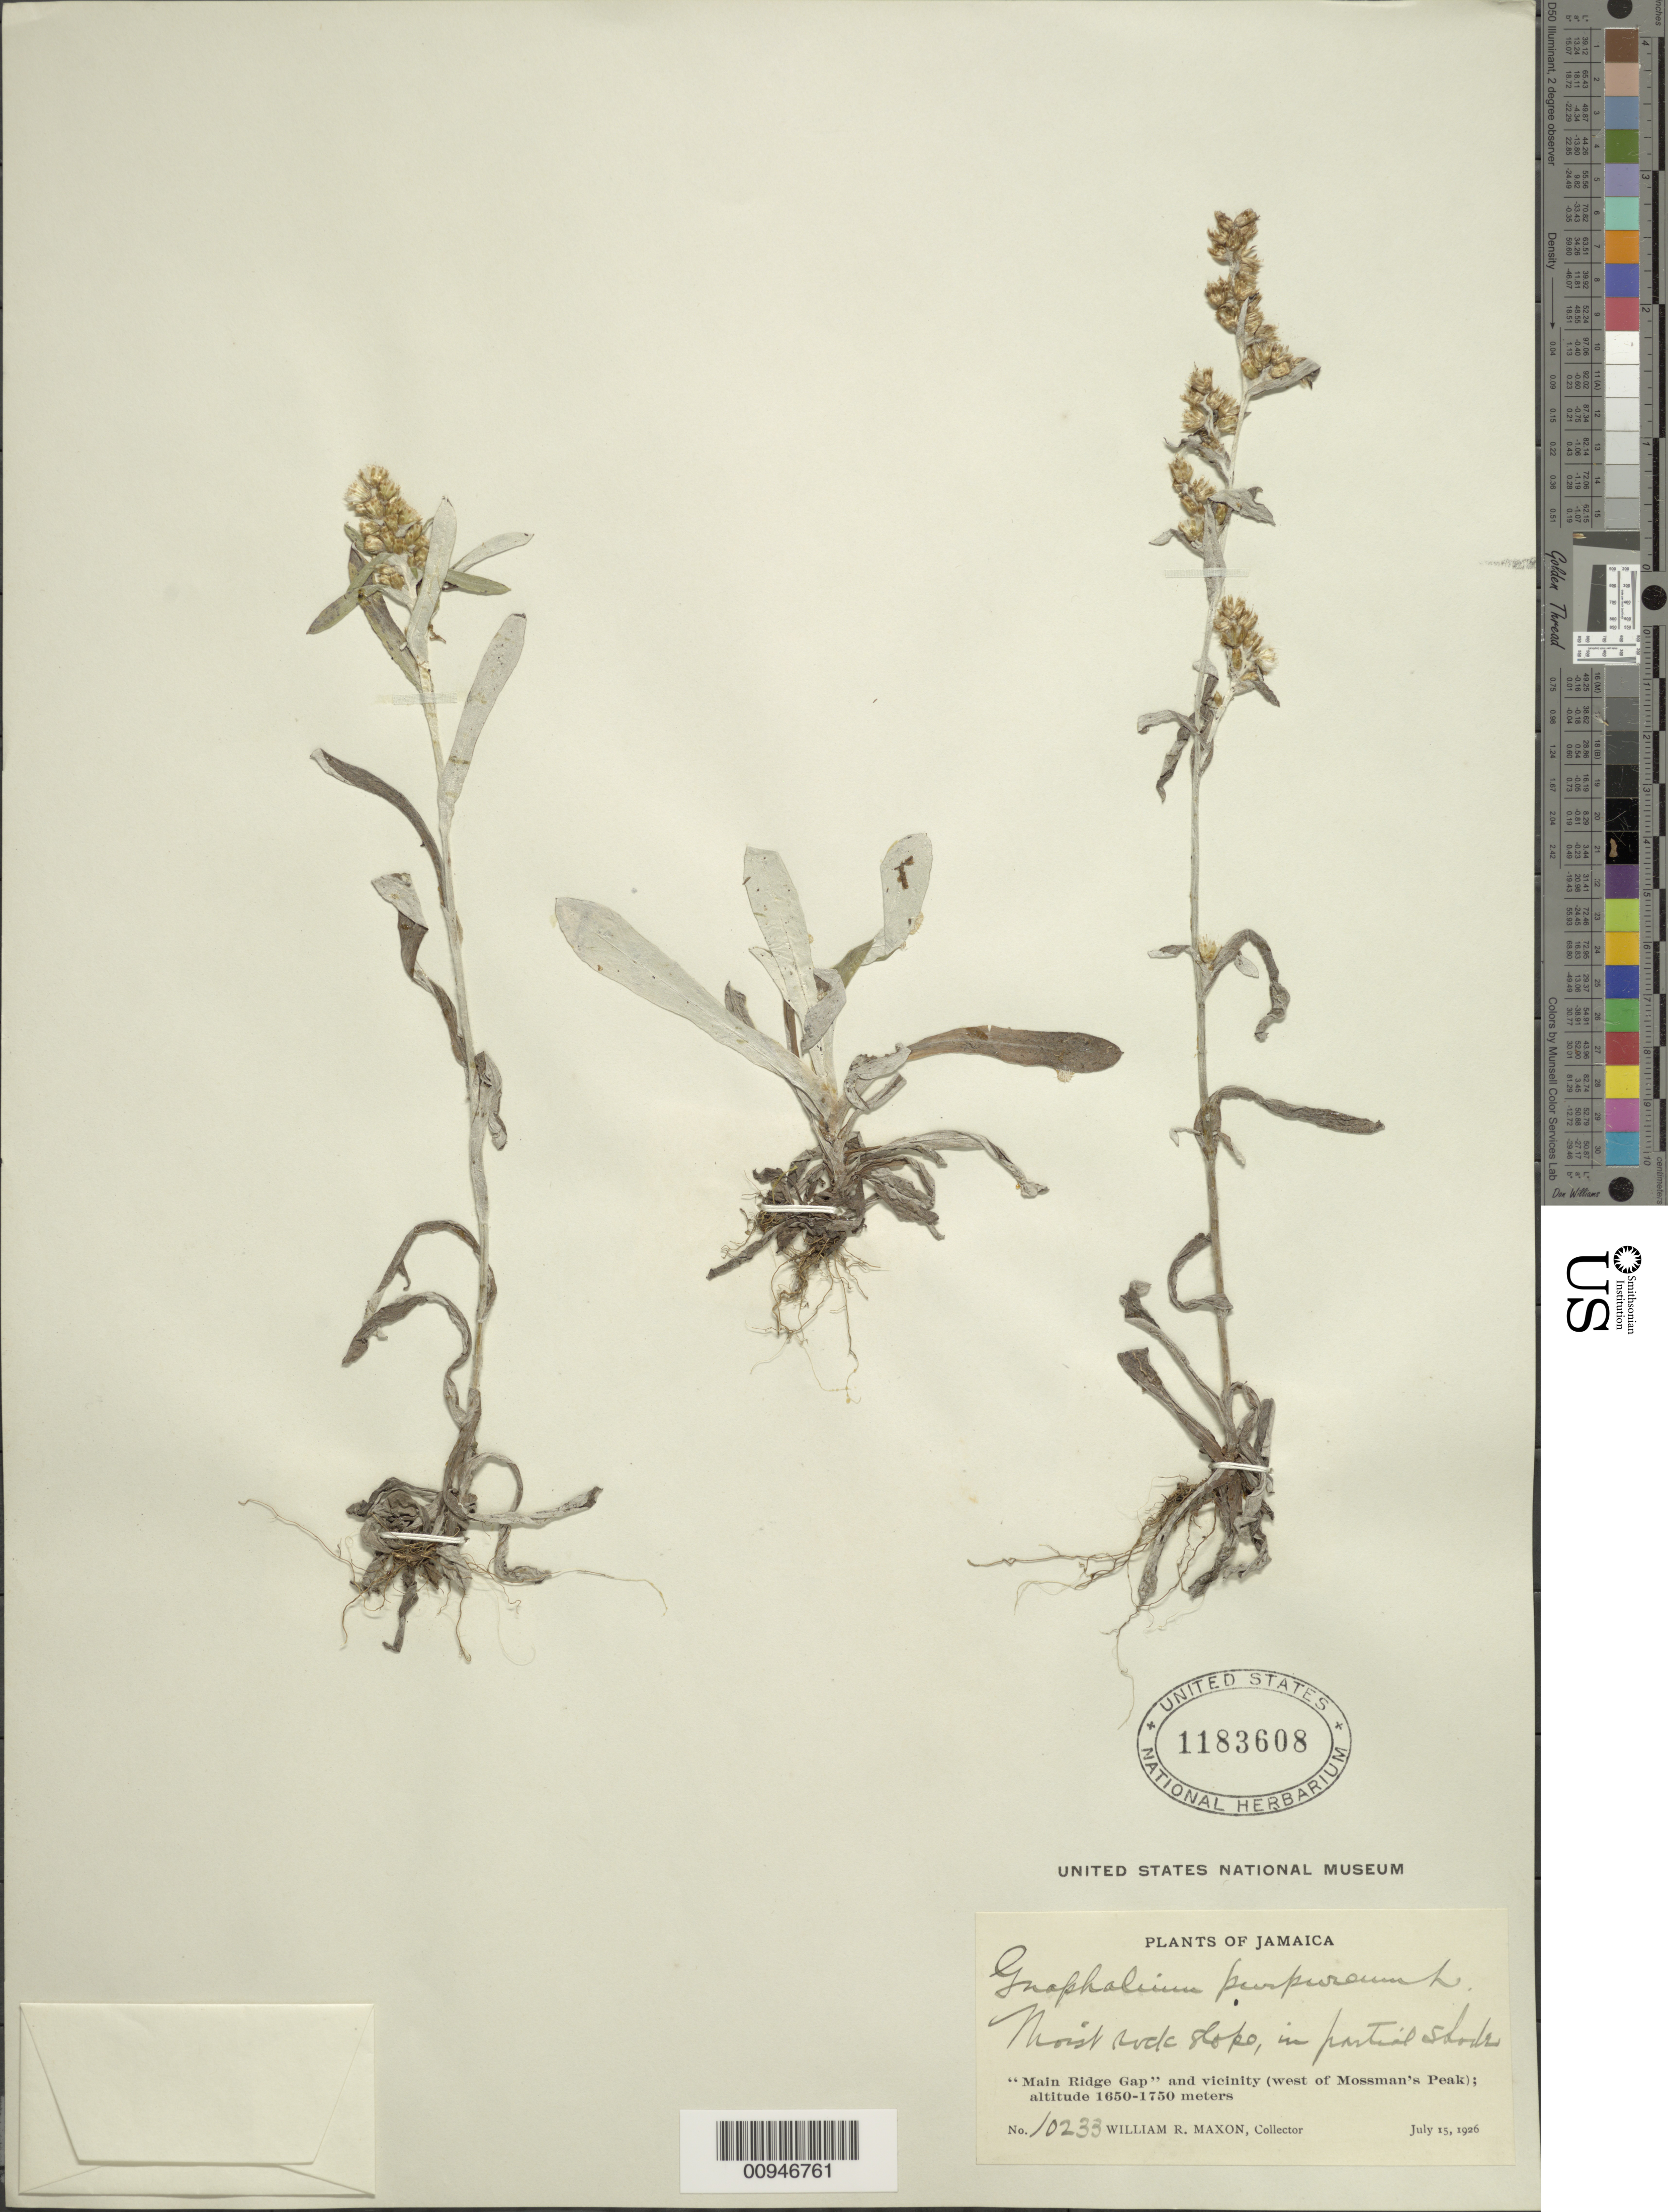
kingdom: Plantae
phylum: Tracheophyta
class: Magnoliopsida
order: Asterales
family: Asteraceae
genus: Gamochaeta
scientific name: Gamochaeta americana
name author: (Mill.) Wedd.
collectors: W. R. Maxon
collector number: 10233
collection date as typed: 15 Jul 1926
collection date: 1926-07-15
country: Jamaica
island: Jamaica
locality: Main Ridge Gap and vicinity (west of Mossman's Peak)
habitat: Moist rocky slope, in partial shade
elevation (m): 1650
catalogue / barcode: US 1183608